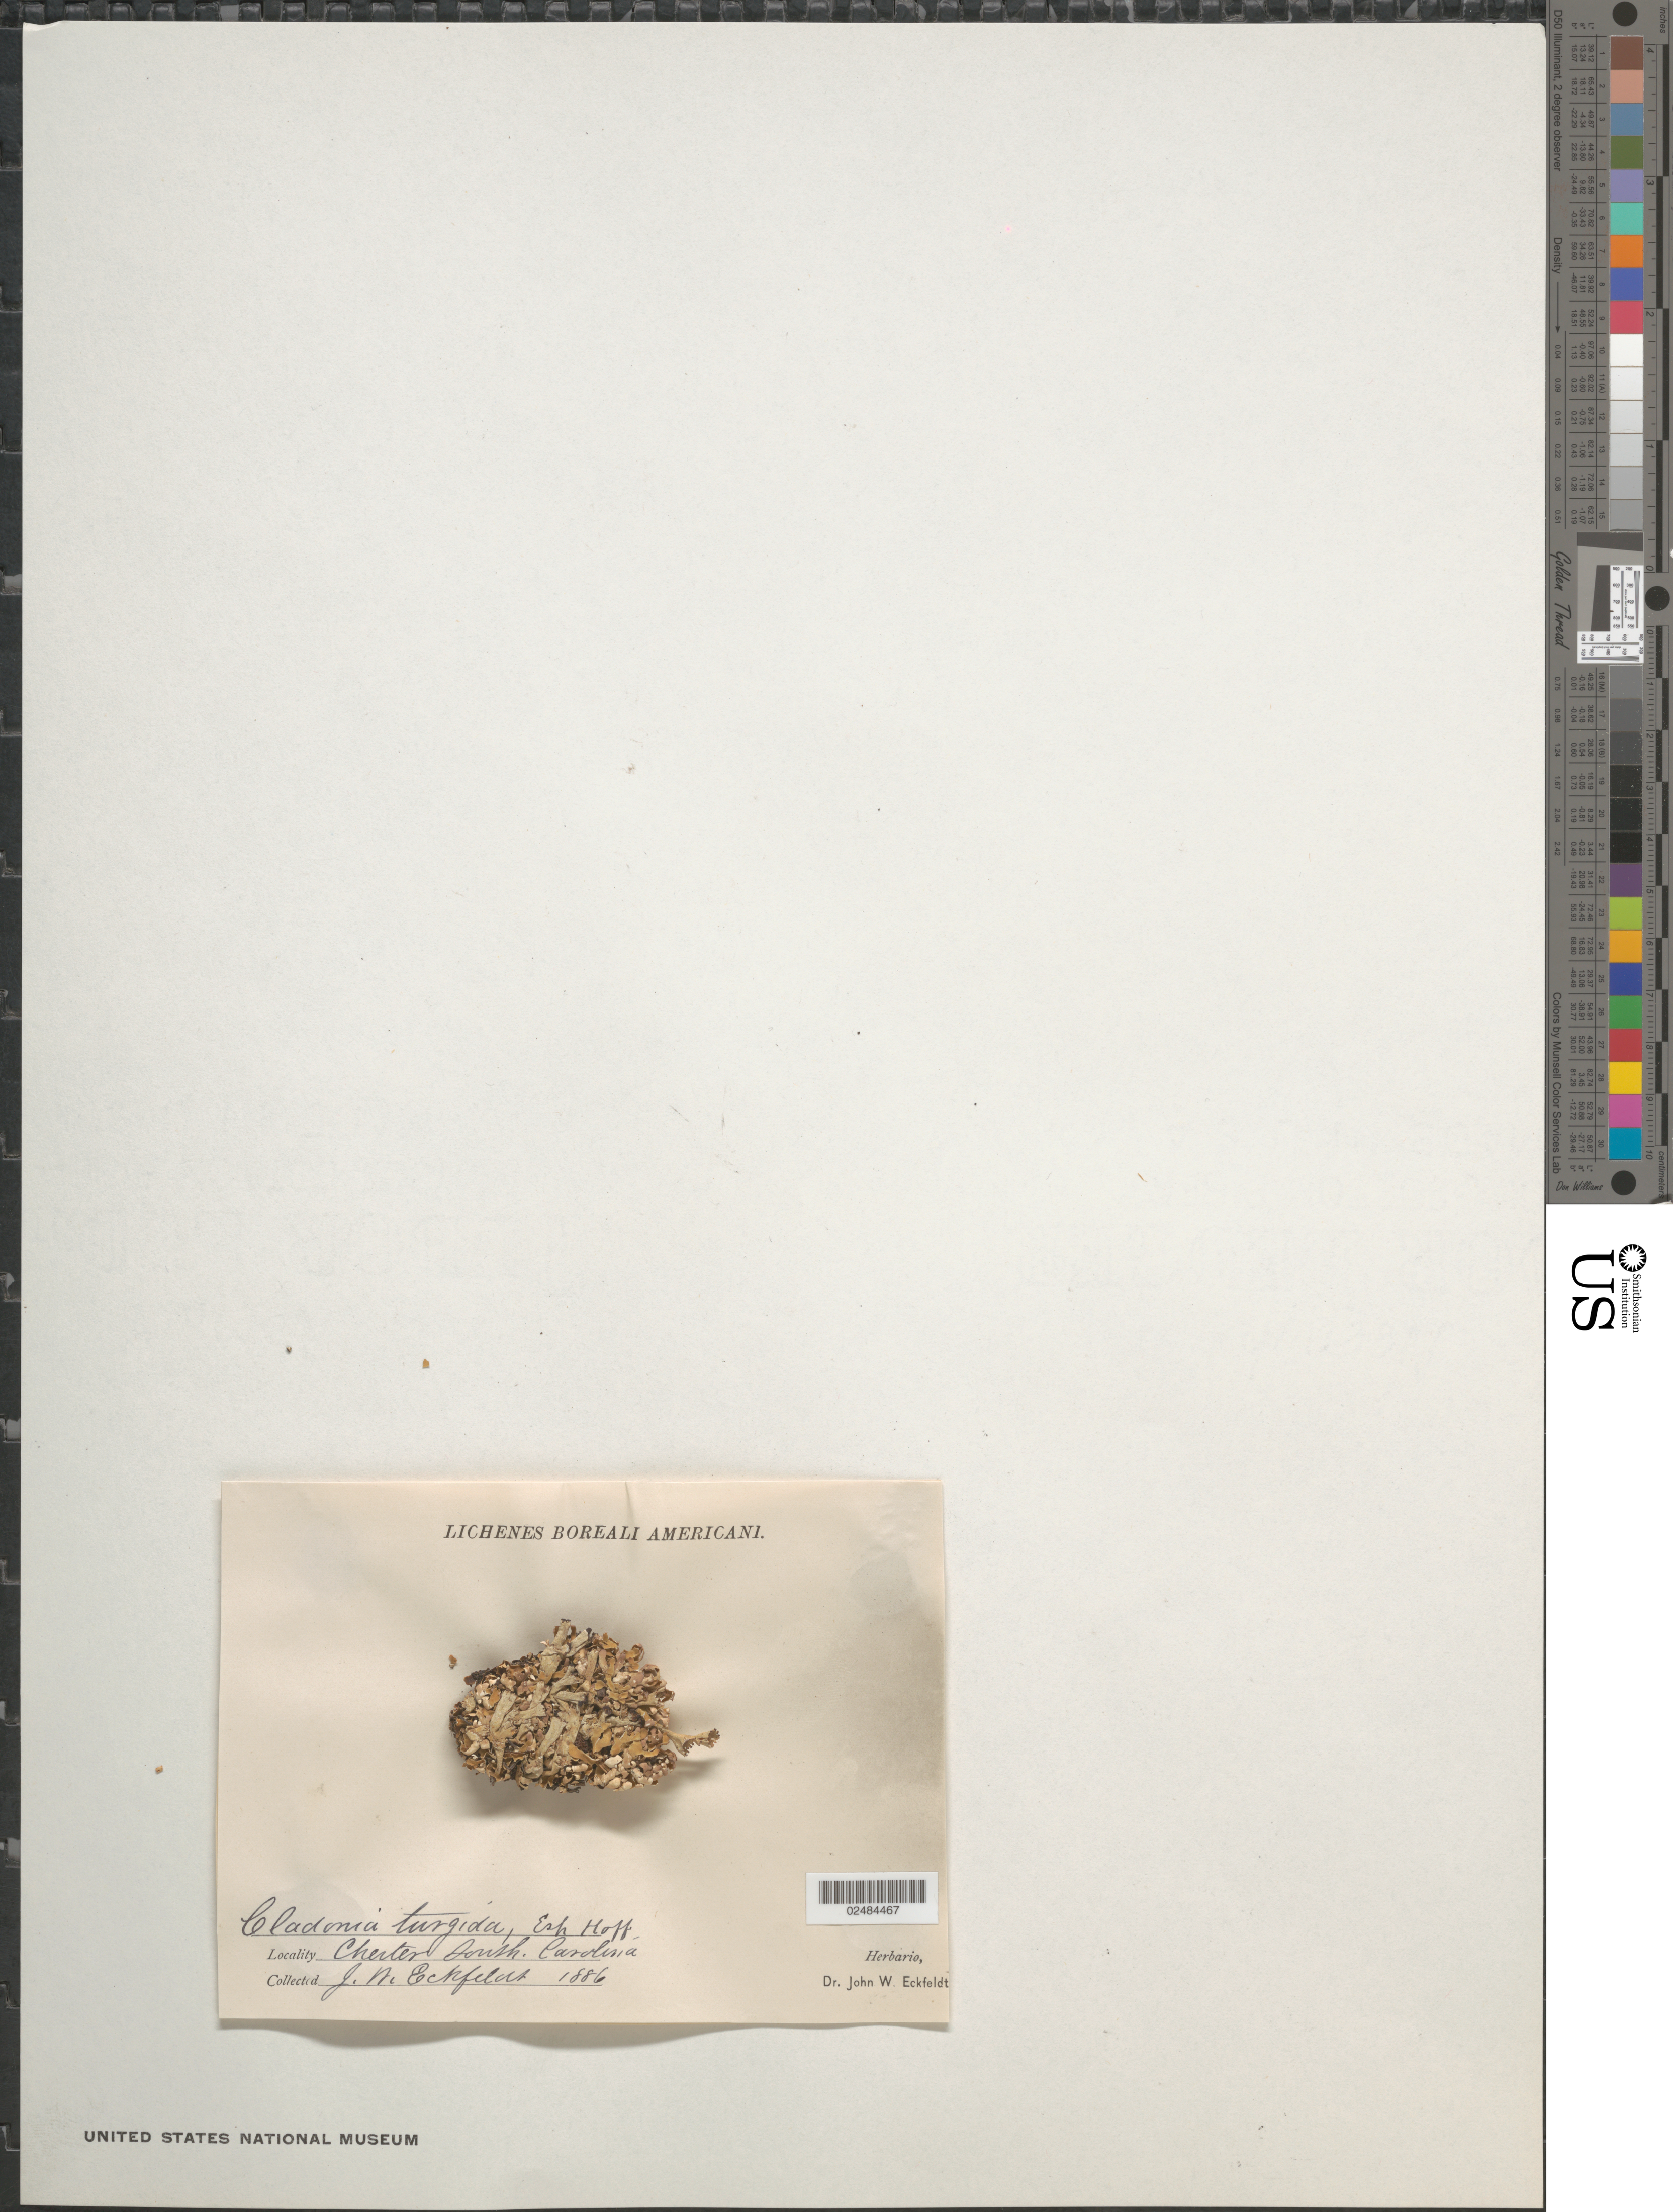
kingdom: Fungi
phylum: Ascomycota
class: Lecanoromycetes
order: Lecanorales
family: Cladoniaceae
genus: Cladonia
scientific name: Cladonia turgida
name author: Ehrh. ex Hoffm.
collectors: J. Eckieldt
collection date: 1886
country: United States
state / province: South Carolina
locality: Chester.